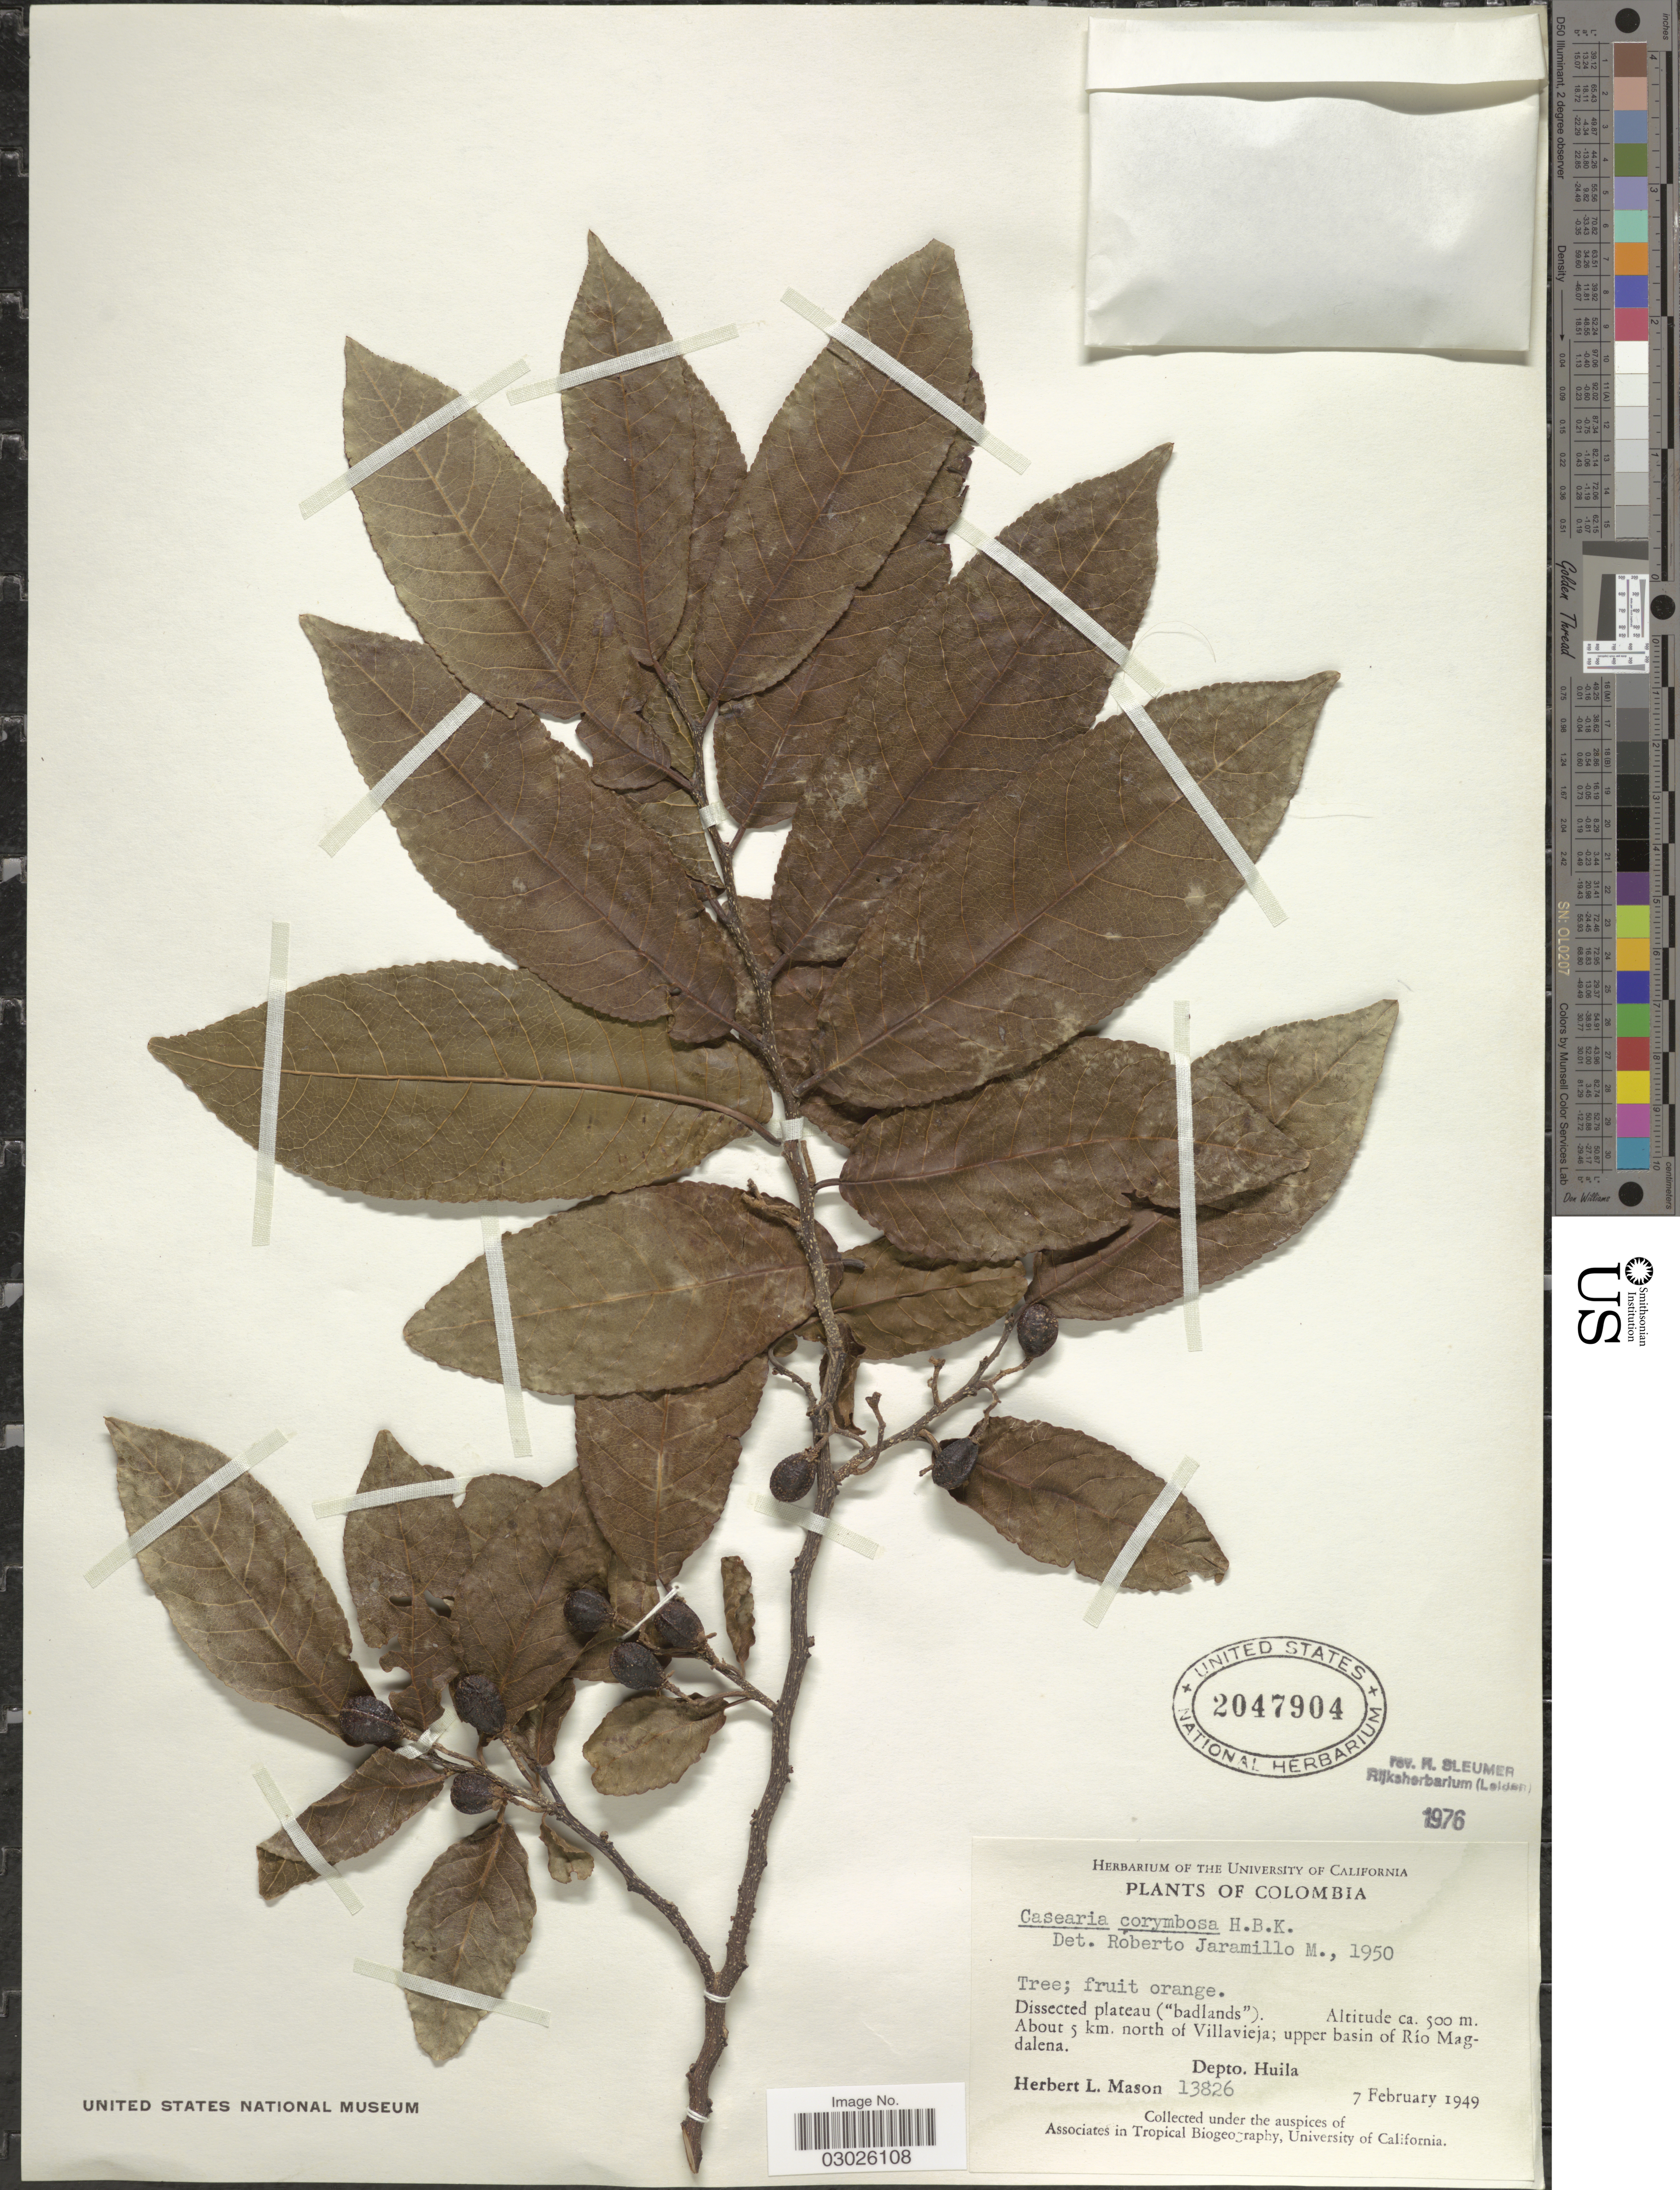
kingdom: Plantae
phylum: Tracheophyta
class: Magnoliopsida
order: Malpighiales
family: Salicaceae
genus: Casearia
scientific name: Casearia corymbosa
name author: Kunth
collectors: H. L. Mason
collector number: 13826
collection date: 1949-02-07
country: Colombia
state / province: Huila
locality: About 5 km. north of Villavieja; upper basin of Río Magdalena, Depto. Huila.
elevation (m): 500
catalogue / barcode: US 2047904